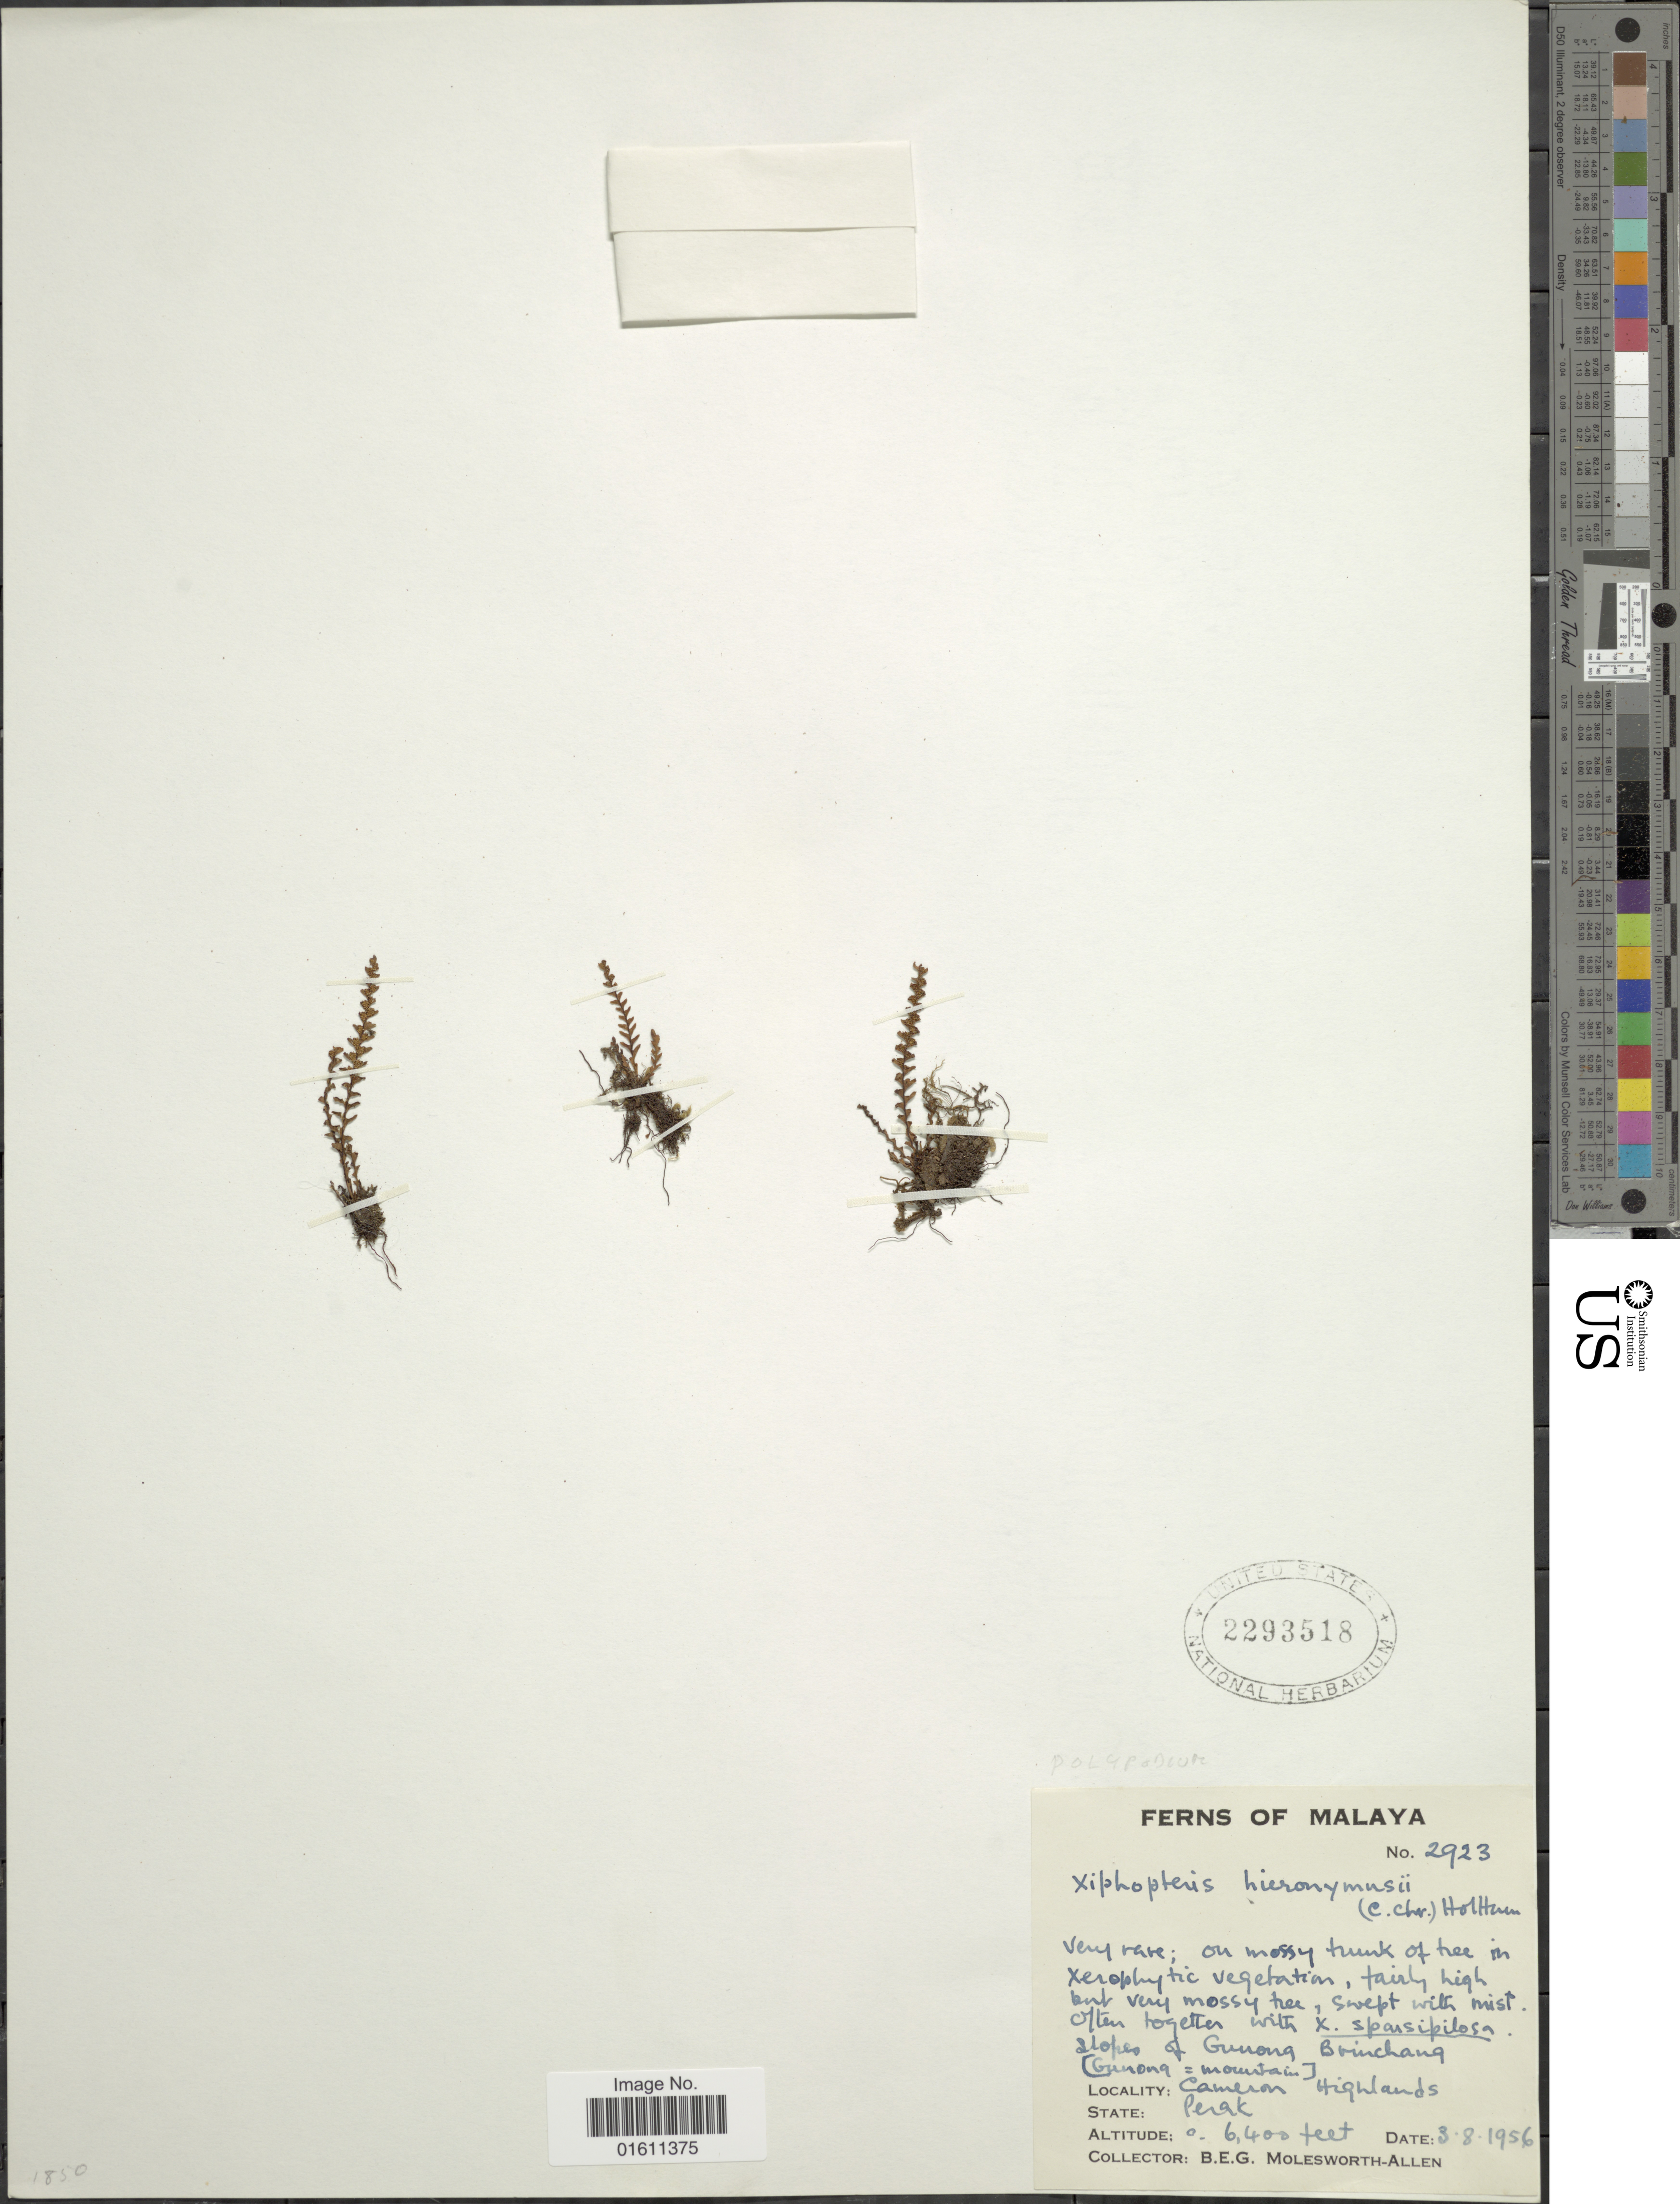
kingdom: Plantae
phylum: Tracheophyta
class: Polypodiopsida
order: Polypodiales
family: Polypodiaceae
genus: Xiphopterella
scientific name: Xiphopterella hieronymusii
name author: (C. Chr.) Parris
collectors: B. E. G. Molesworth-Allen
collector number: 2923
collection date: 1956-08-03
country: Malaysia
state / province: Perak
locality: Malaya, Perak, slopes of Gunong Brinchang.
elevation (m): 1951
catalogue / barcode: US 2293518